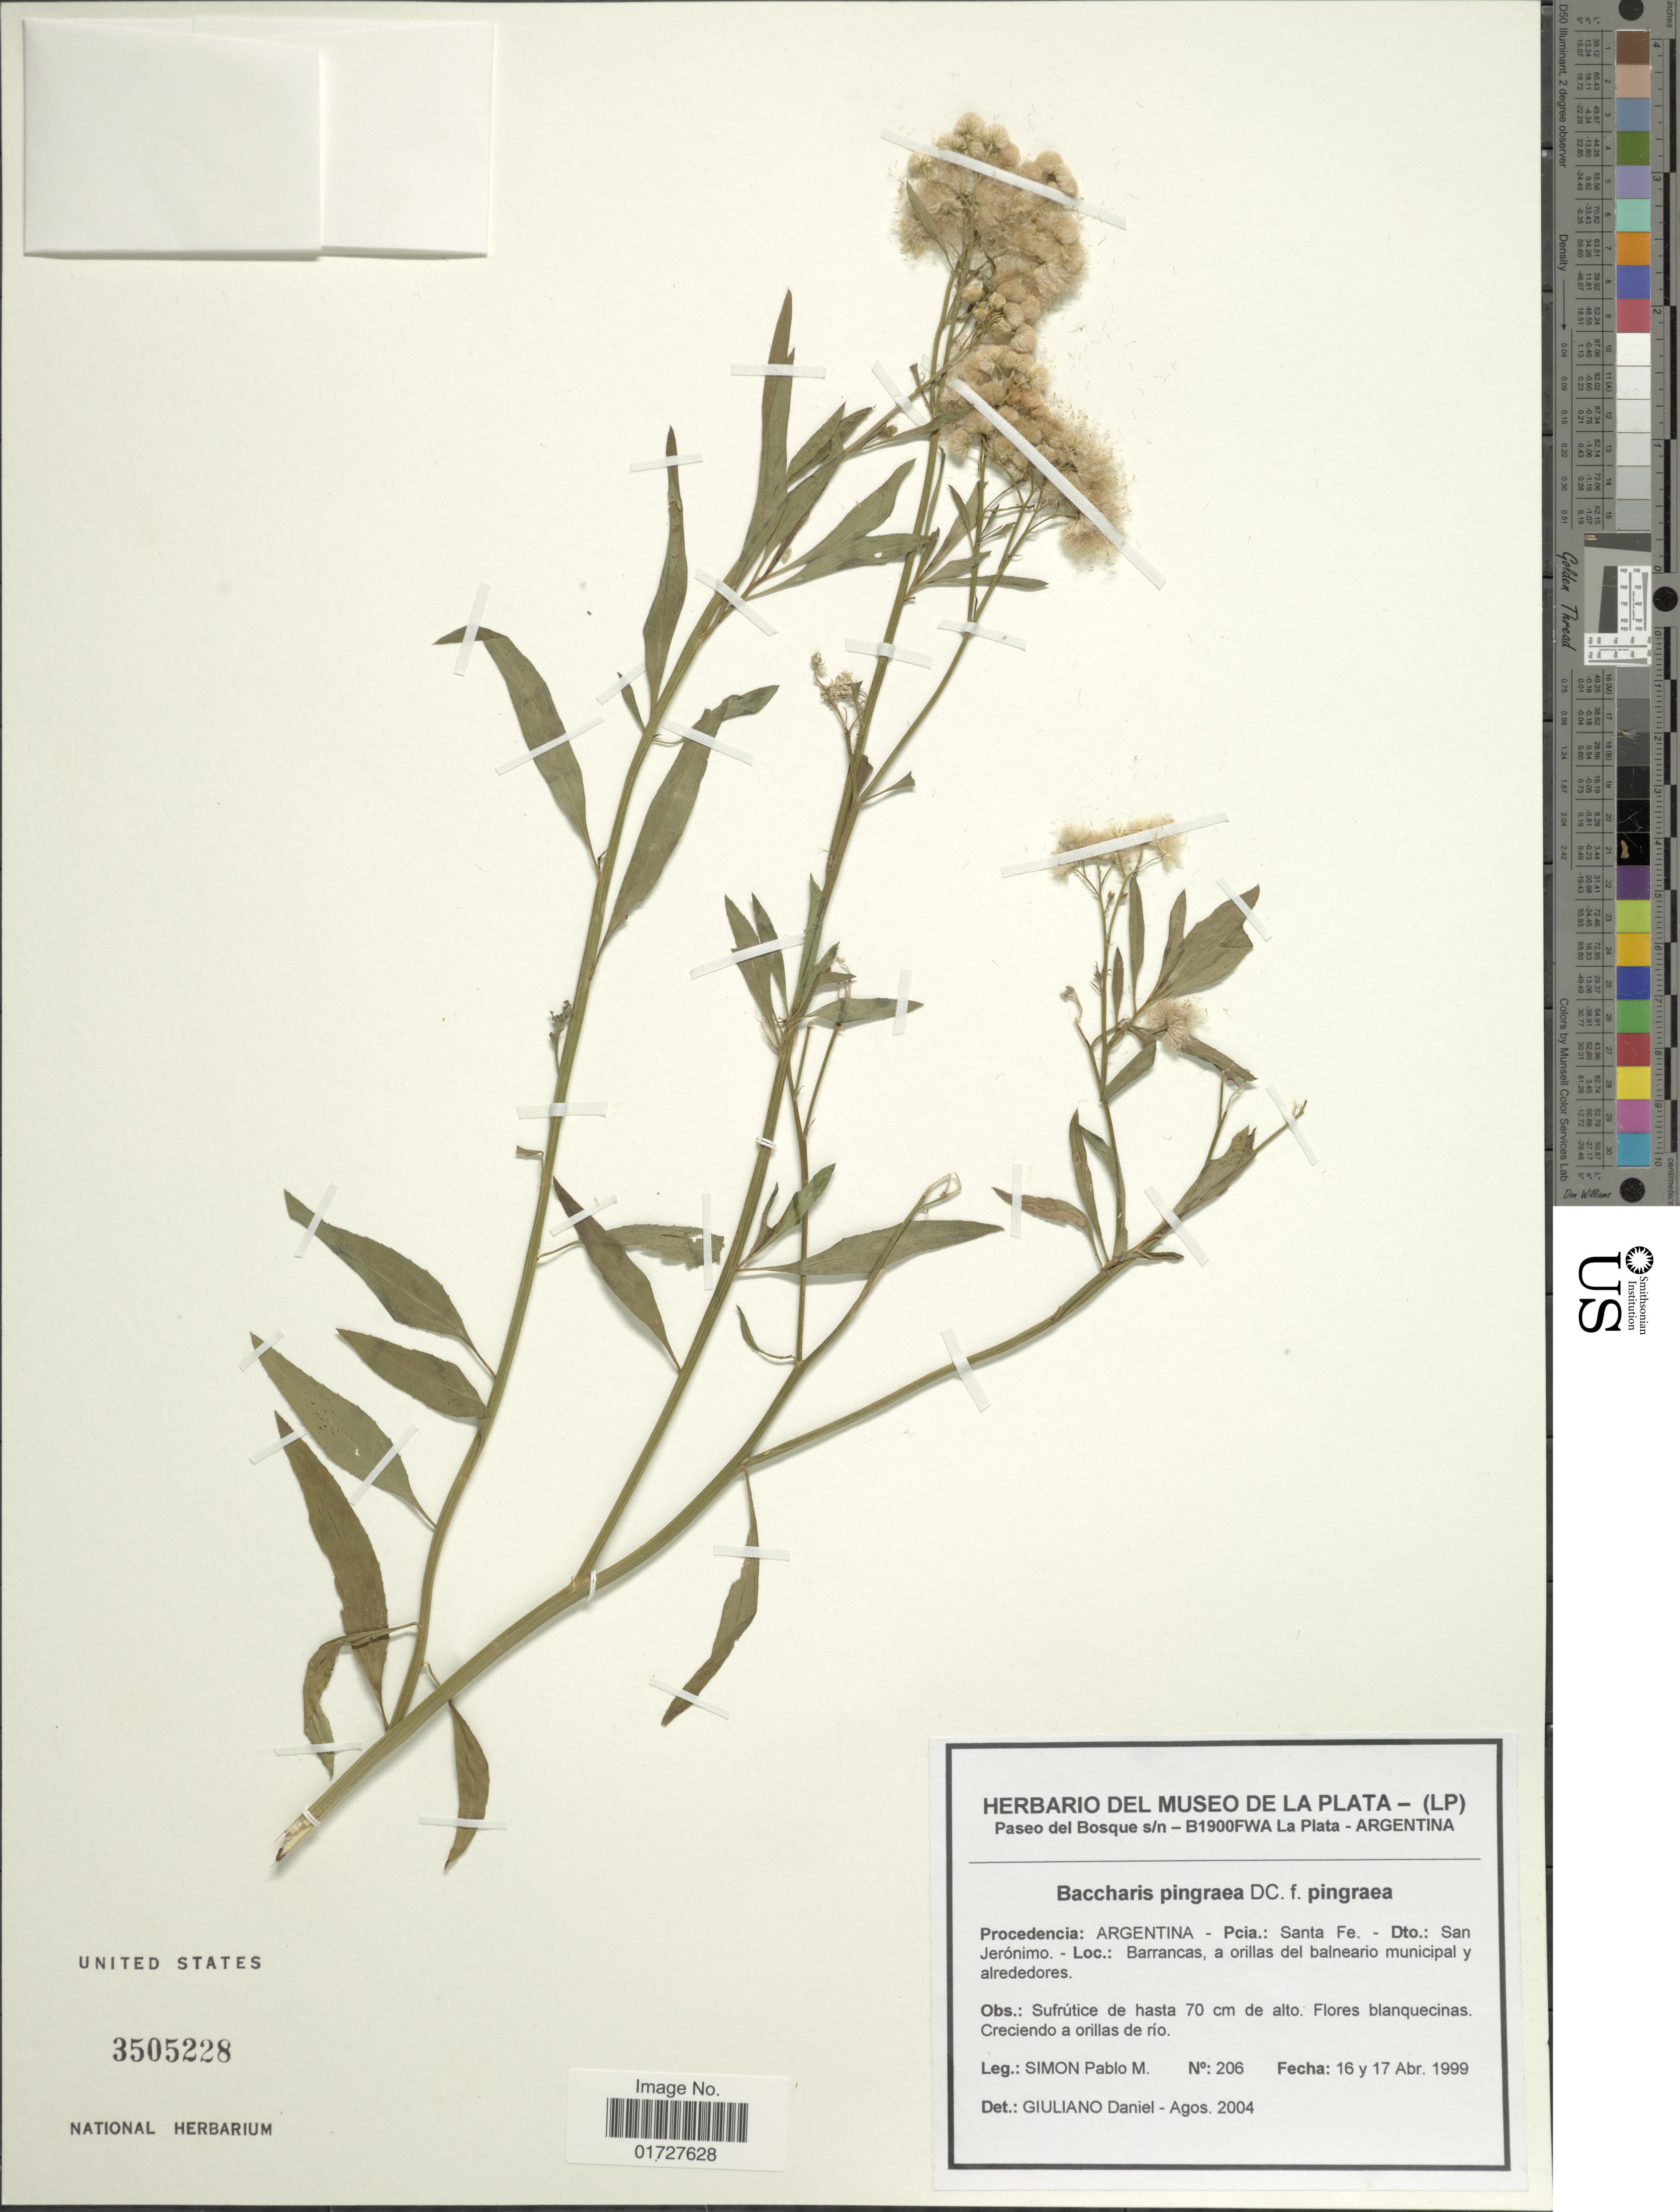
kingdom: Plantae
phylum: Tracheophyta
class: Magnoliopsida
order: Asterales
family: Asteraceae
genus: Baccharis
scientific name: Baccharis pingraea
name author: DC.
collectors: P. M. Simón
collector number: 206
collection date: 1999-04-16/1999-04-17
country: Argentina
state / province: Santa Fe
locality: Dto. San Jeronimo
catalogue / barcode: US 3505228